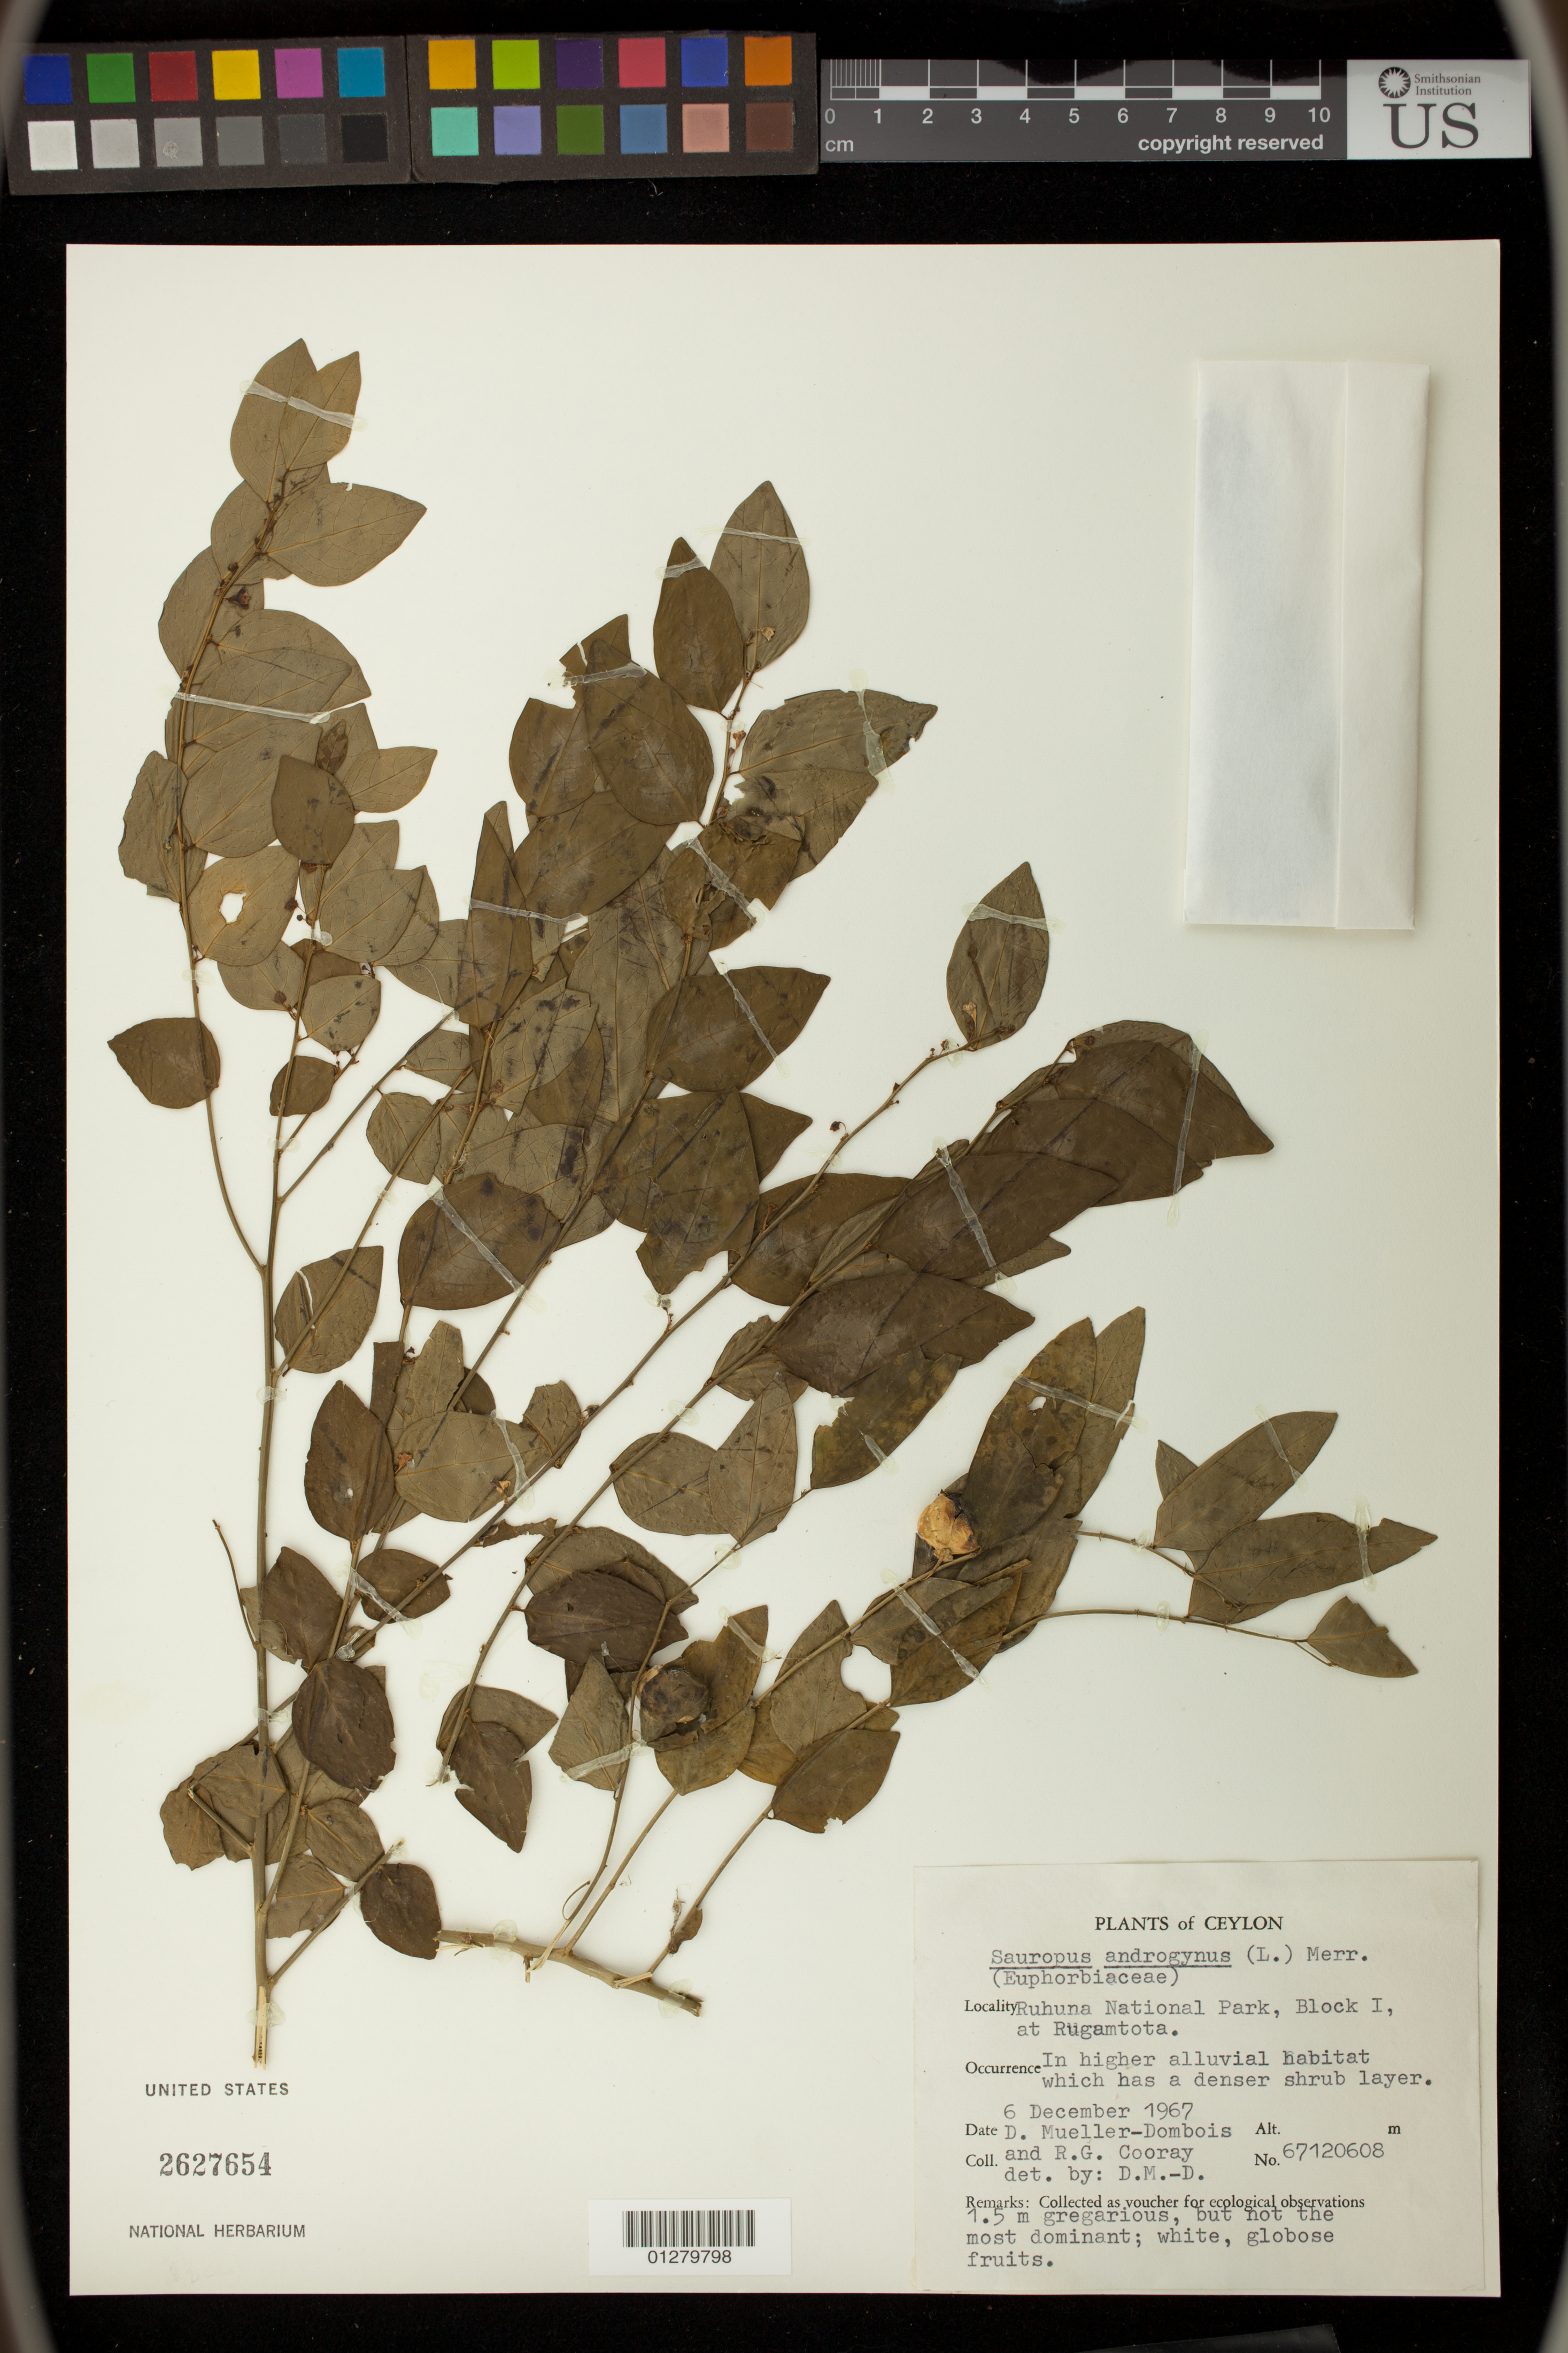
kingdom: Plantae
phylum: Tracheophyta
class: Magnoliopsida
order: Malpighiales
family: Phyllanthaceae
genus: Sauropus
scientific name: Sauropus androgynus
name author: (L.) Merr.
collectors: D. Mueller-Dombois & R. Cooray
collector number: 67120608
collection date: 1967-12-06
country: Sri Lanka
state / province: Southern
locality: Ruhuna National Park, Block I, at Rugamtota.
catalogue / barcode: US 2627654